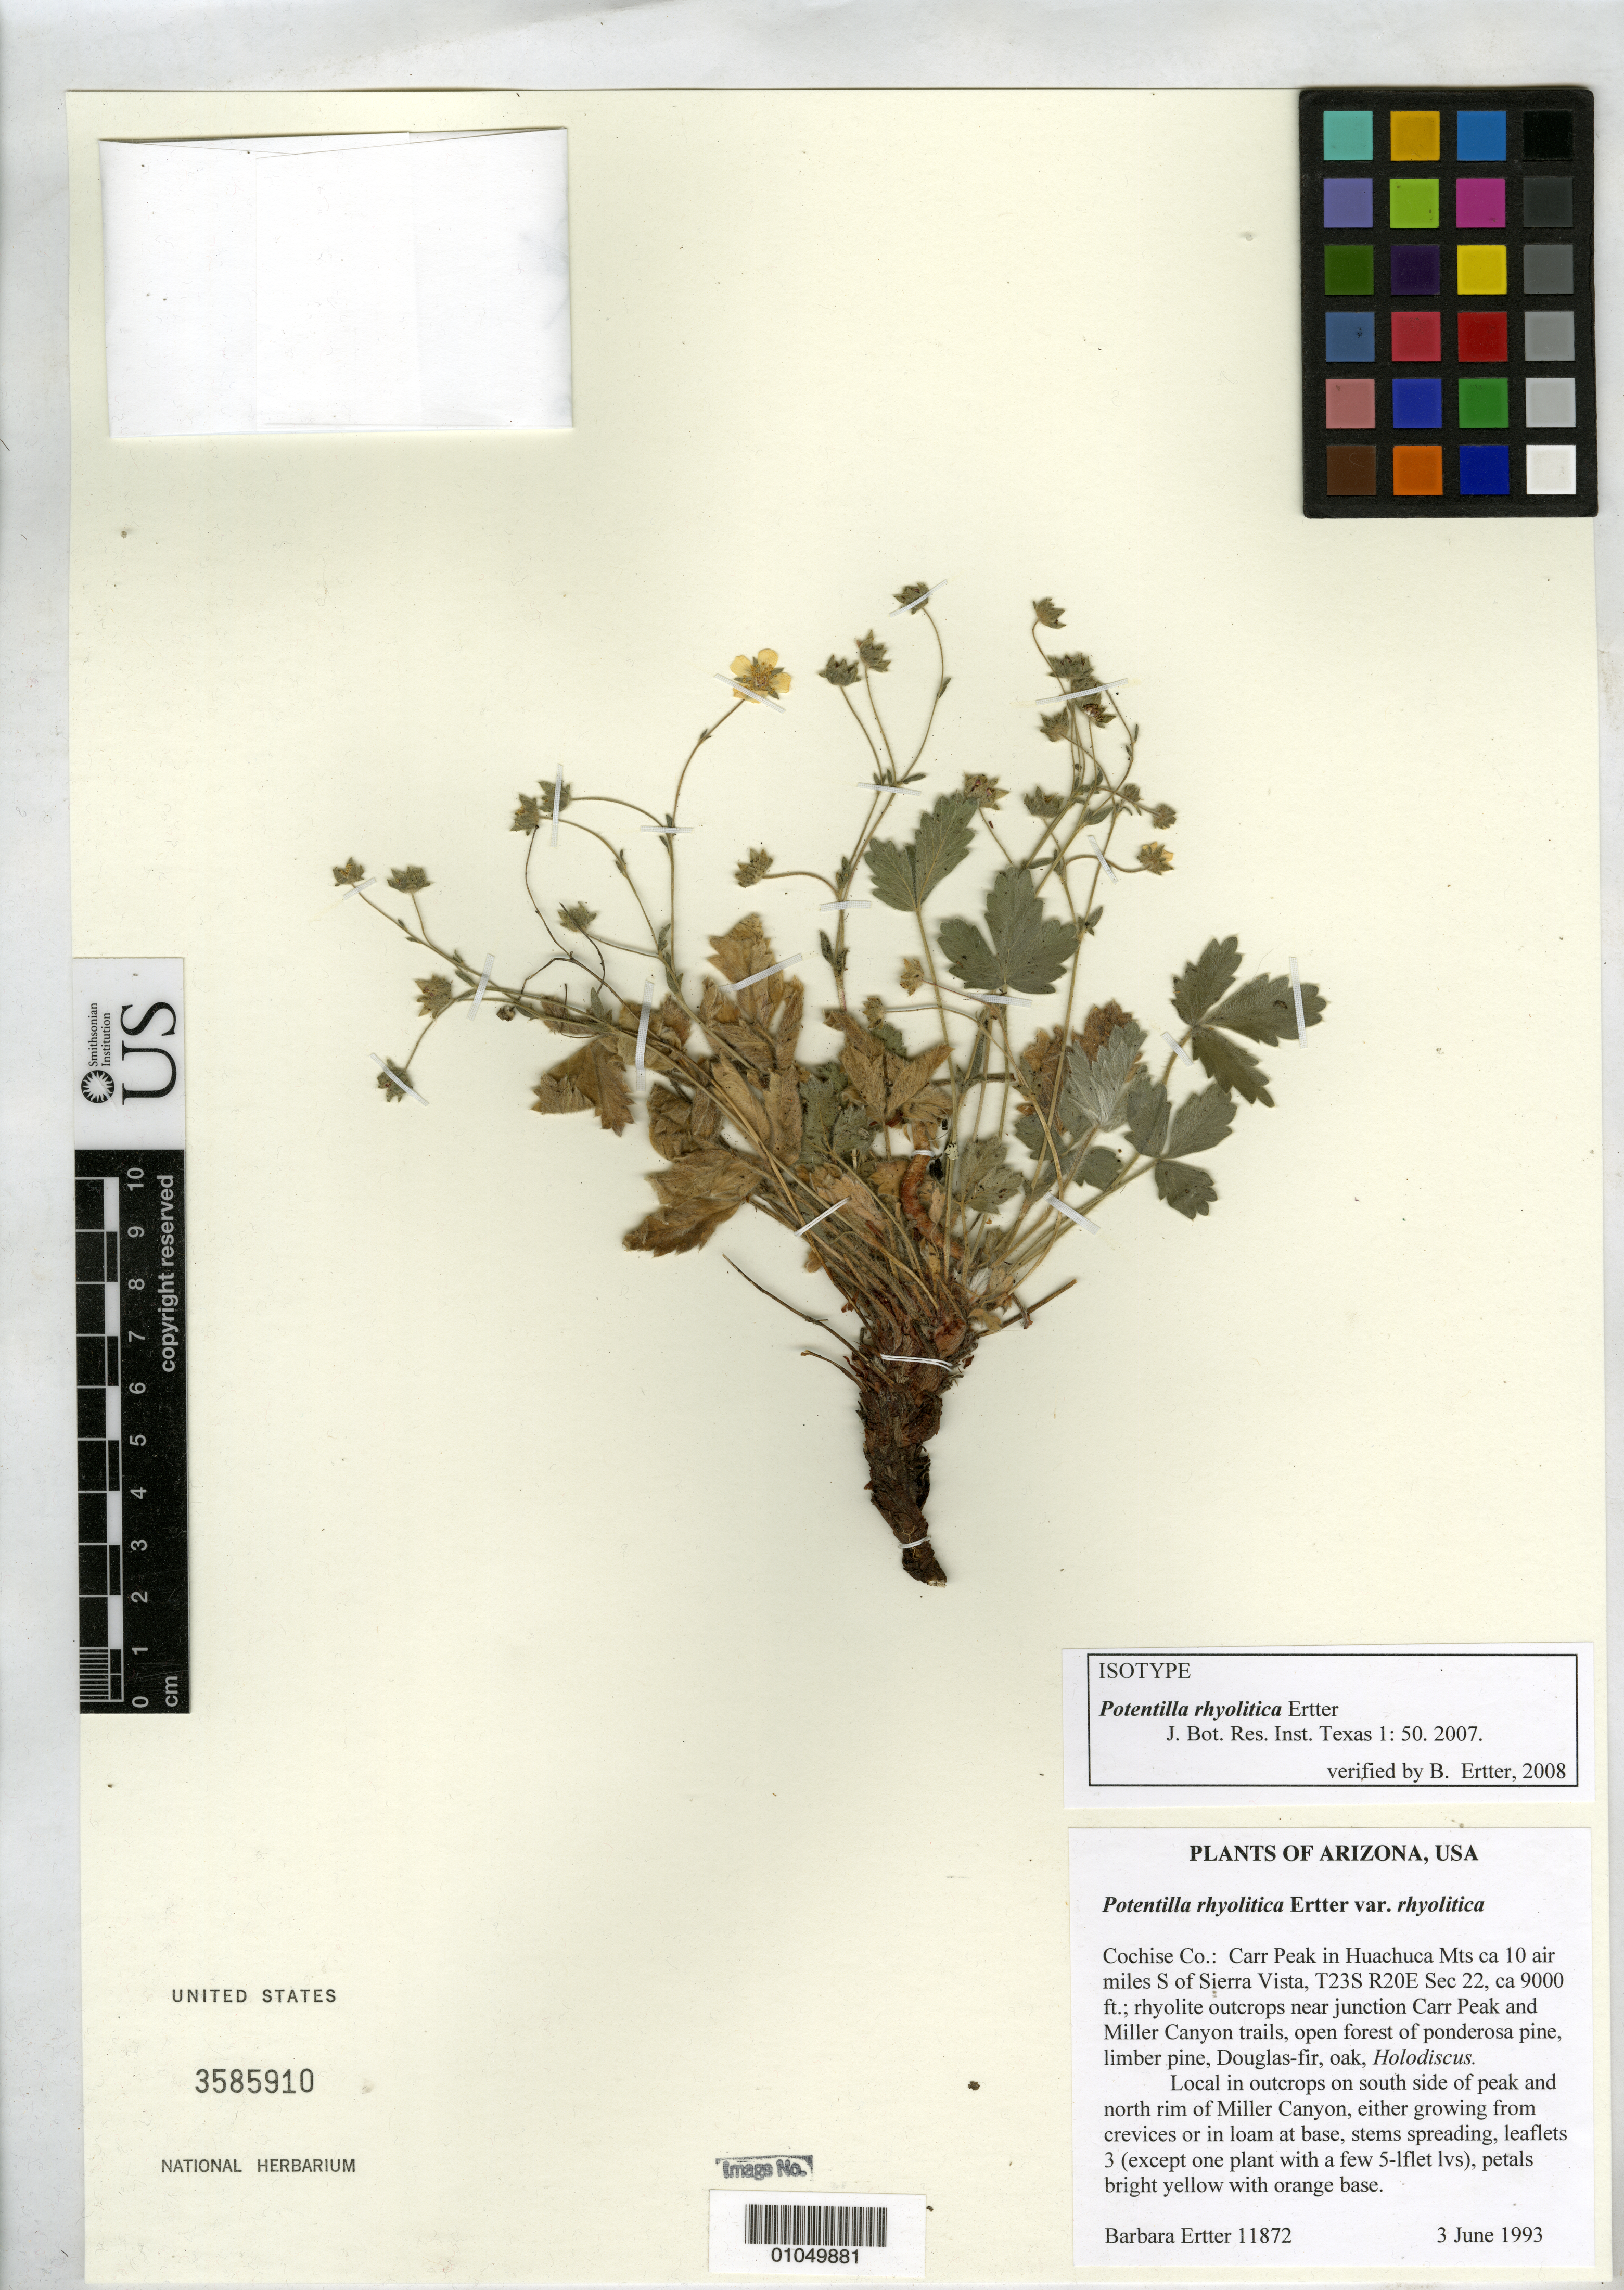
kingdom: Plantae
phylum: Tracheophyta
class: Magnoliopsida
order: Rosales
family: Rosaceae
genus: Potentilla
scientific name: Potentilla rhyolitica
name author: Ertter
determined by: Ertter, Barbara J.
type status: Isotype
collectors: B. Ertter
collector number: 11872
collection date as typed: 03 Jun 1993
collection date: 1993-06-03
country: United States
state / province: Arizona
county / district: Cochise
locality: Cochise Co.: Carr Peak in Huachuca Mts. Ca. 10 air miles S of Sierra Vista, T23S R20E Sect. 22.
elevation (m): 2743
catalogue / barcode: US 3585910